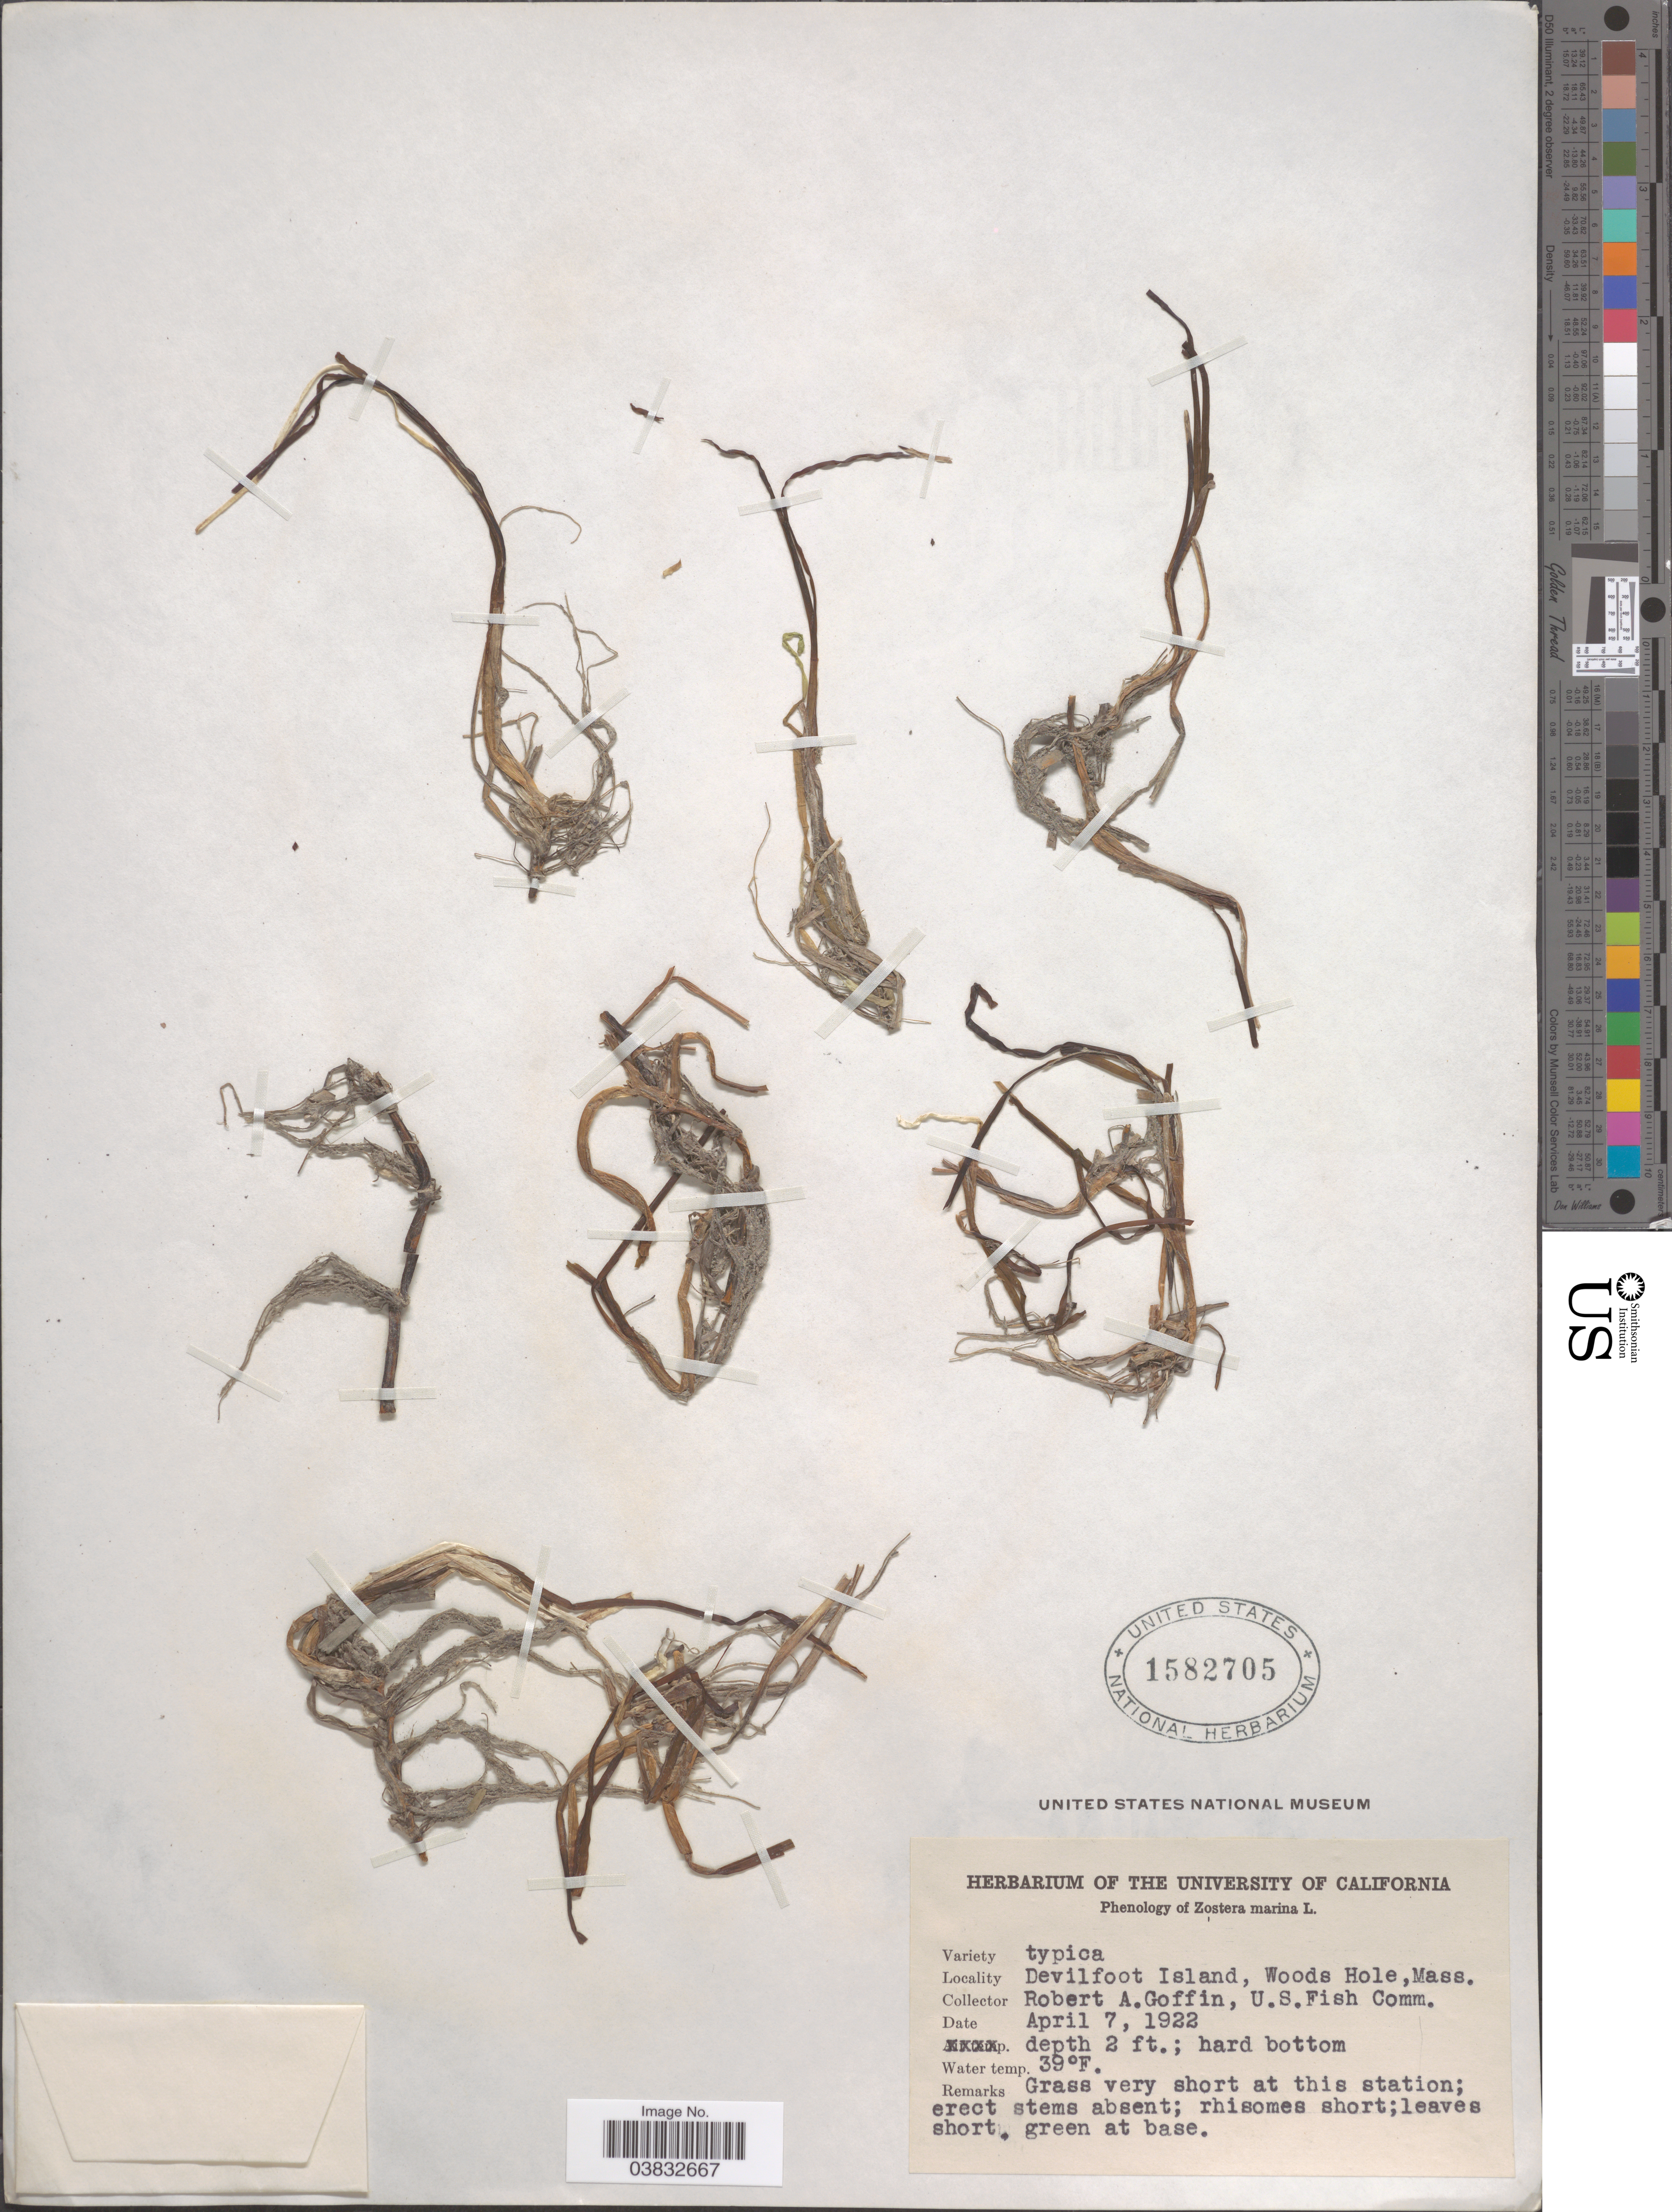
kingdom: Plantae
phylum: Tracheophyta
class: Liliopsida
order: Alismatales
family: Zosteraceae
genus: Zostera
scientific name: Zostera marina var. typica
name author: L.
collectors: R. Goffin & U.S. Fish Commission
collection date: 1922-04-07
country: United States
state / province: Massachusetts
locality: Devilfoot Island, Woods Hole.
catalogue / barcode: US 1582705